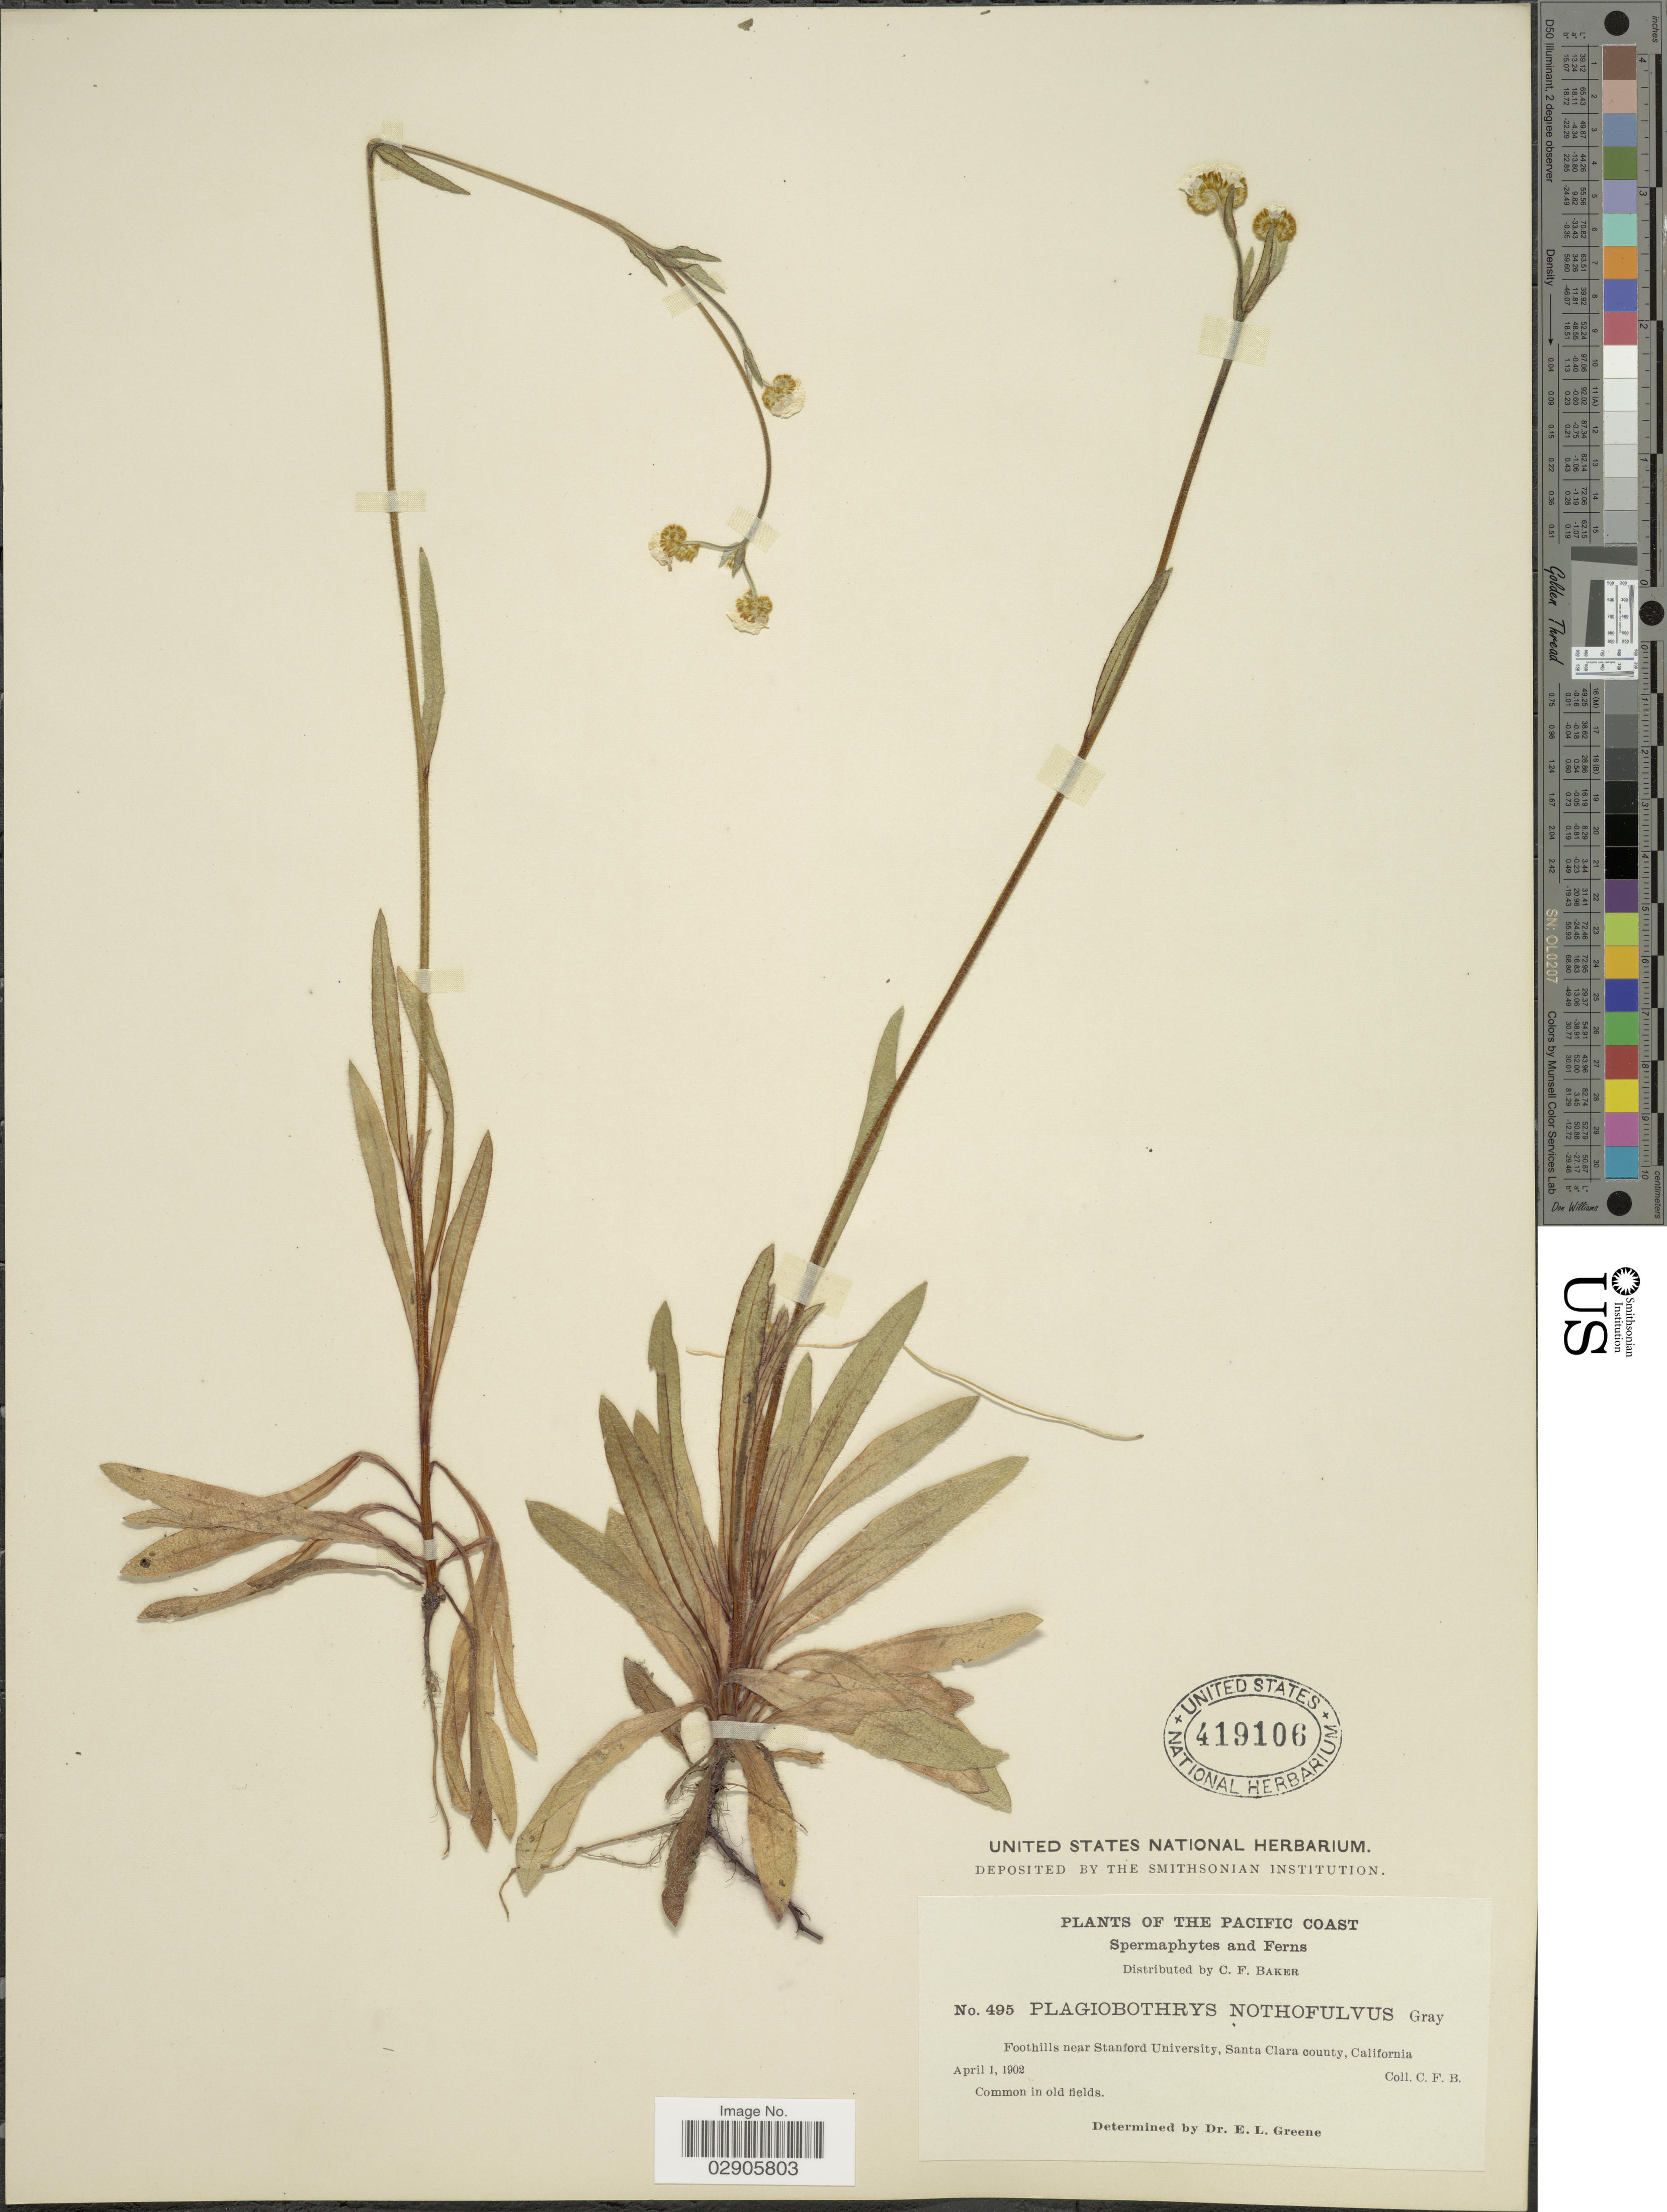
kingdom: Plantae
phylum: Tracheophyta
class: Magnoliopsida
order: Boraginales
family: Boraginaceae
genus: Plagiobothrys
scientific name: Plagiobothrys nothofulvus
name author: (A. Gray) A. Gray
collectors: C. F. Baker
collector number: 495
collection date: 1902-04-01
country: United States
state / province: California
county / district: Santa Clara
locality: The Pacific Coast. Foothills near Stanford University, Santa Clara county.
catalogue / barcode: US 419106